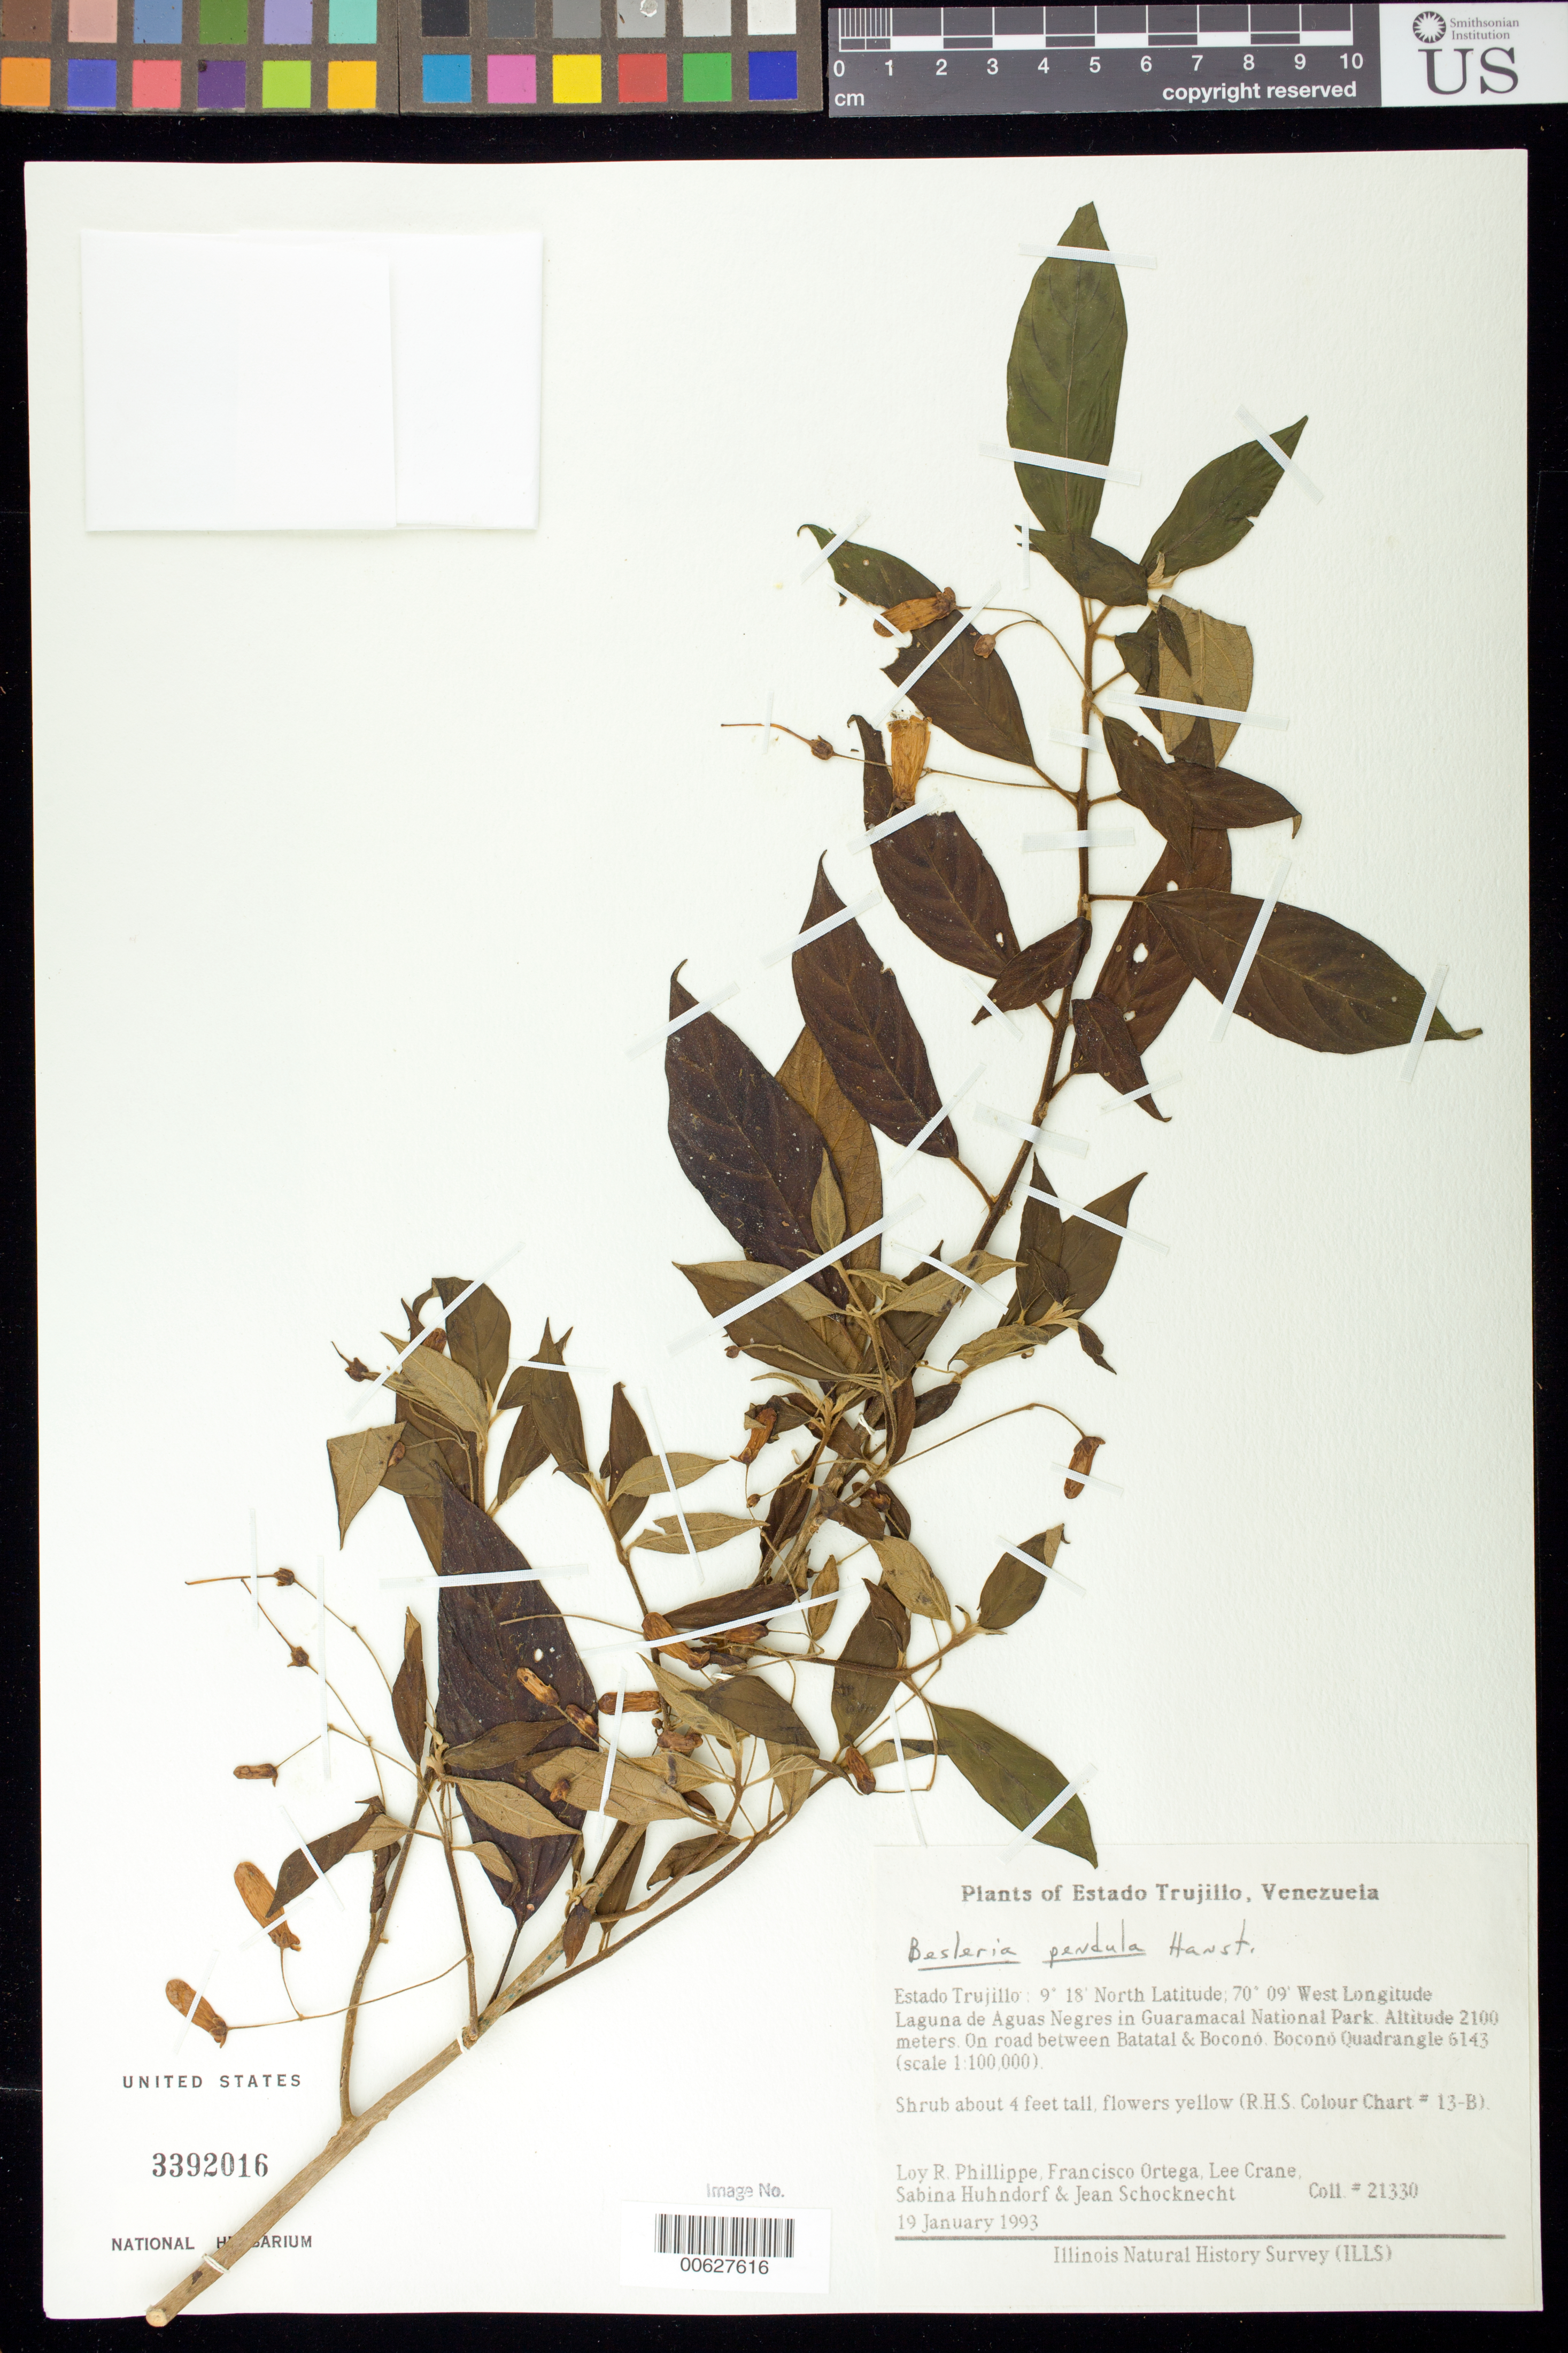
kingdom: Plantae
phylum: Tracheophyta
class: Magnoliopsida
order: Lamiales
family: Gesneriaceae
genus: Besleria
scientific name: Besleria pendula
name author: Hanst.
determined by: Skog, Laurence E.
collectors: L. Phillippe, F. J. Ortega, L. Crane, S. Huhndorf & J. Schocknecht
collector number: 21330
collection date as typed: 19 Jan 1993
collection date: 1993-01-19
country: Venezuela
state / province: Trujillo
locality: Laguna de Aguas Negres in Guaramacal National Parque, on road between Batatal and Boconó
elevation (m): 2100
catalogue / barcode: US 3392016